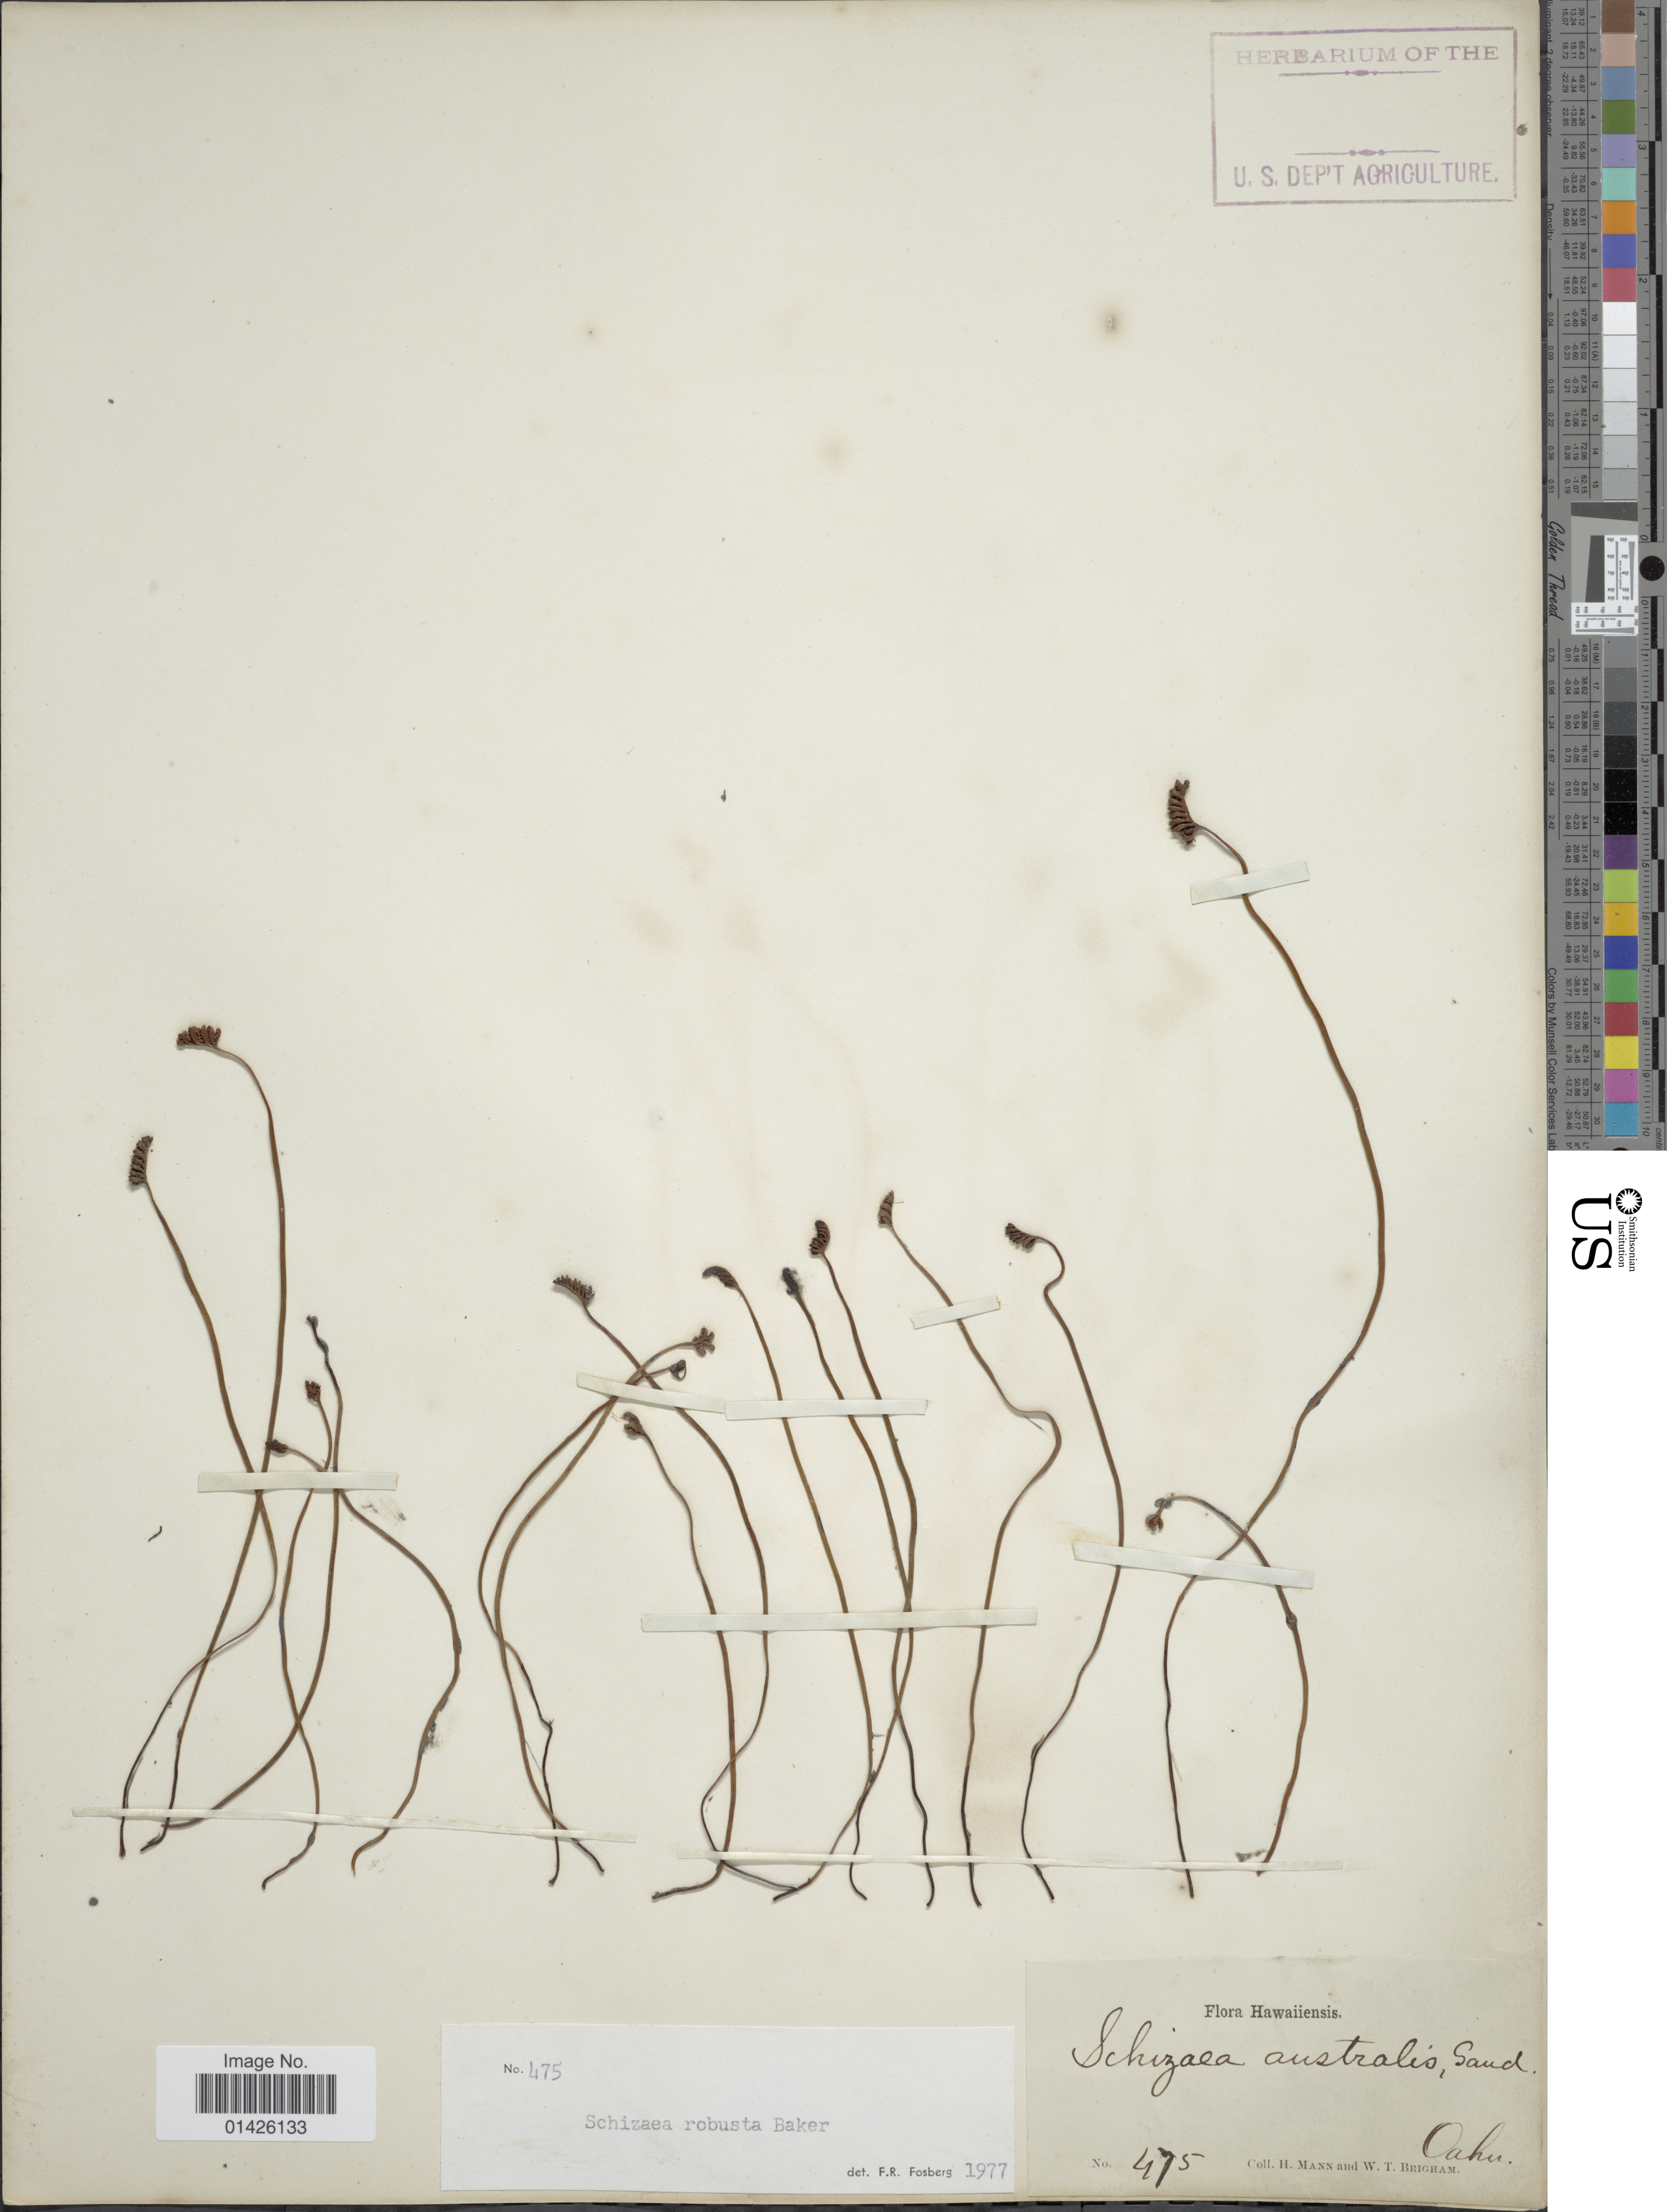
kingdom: Plantae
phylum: Tracheophyta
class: Polypodiopsida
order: Schizaeales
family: Schizaeaceae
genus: Schizaea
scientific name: Schizaea robusta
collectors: H. Mann & W. T. Brigham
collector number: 475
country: United States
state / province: Hawaii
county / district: Honolulu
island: Oahu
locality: Oahu